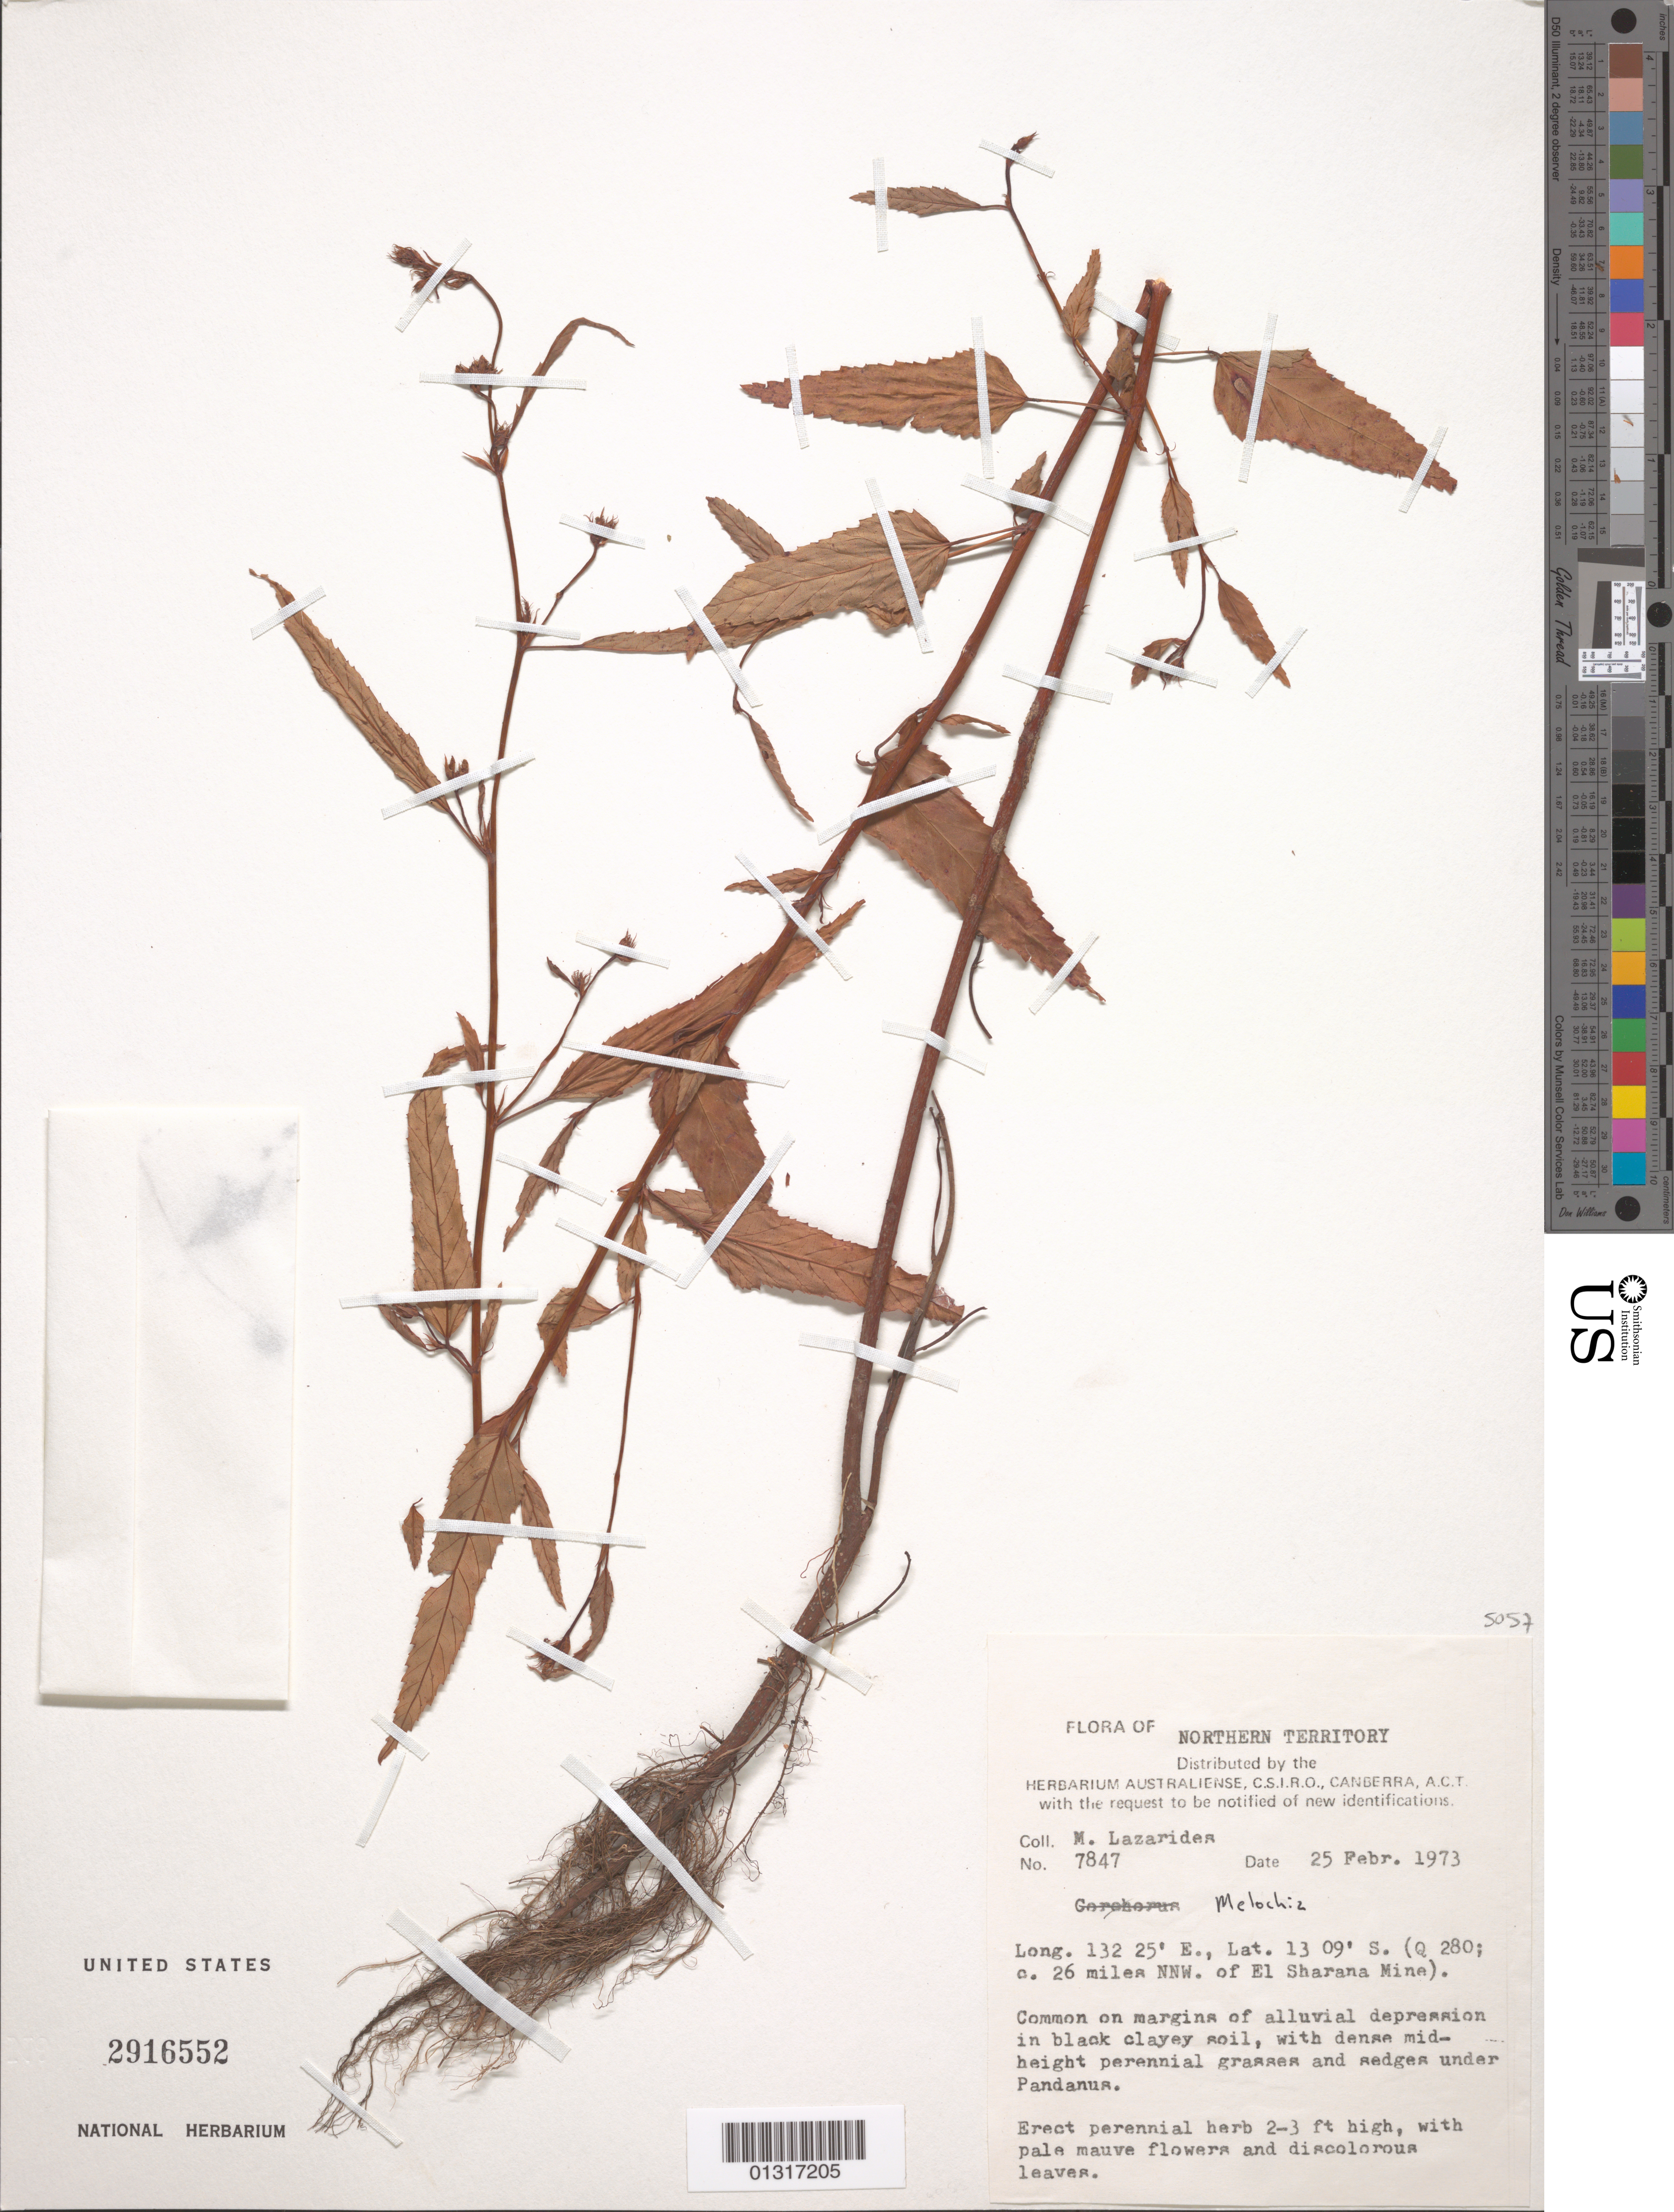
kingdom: Plantae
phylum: Tracheophyta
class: Magnoliopsida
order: Malvales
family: Malvaceae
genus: Melochia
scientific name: Melochia sp.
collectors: M. Lazarides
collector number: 7847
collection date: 1973-02-25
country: Australia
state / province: Northern Territory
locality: Q 280; c. 26 miles NNW of El Sharana Mine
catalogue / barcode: US 2916552